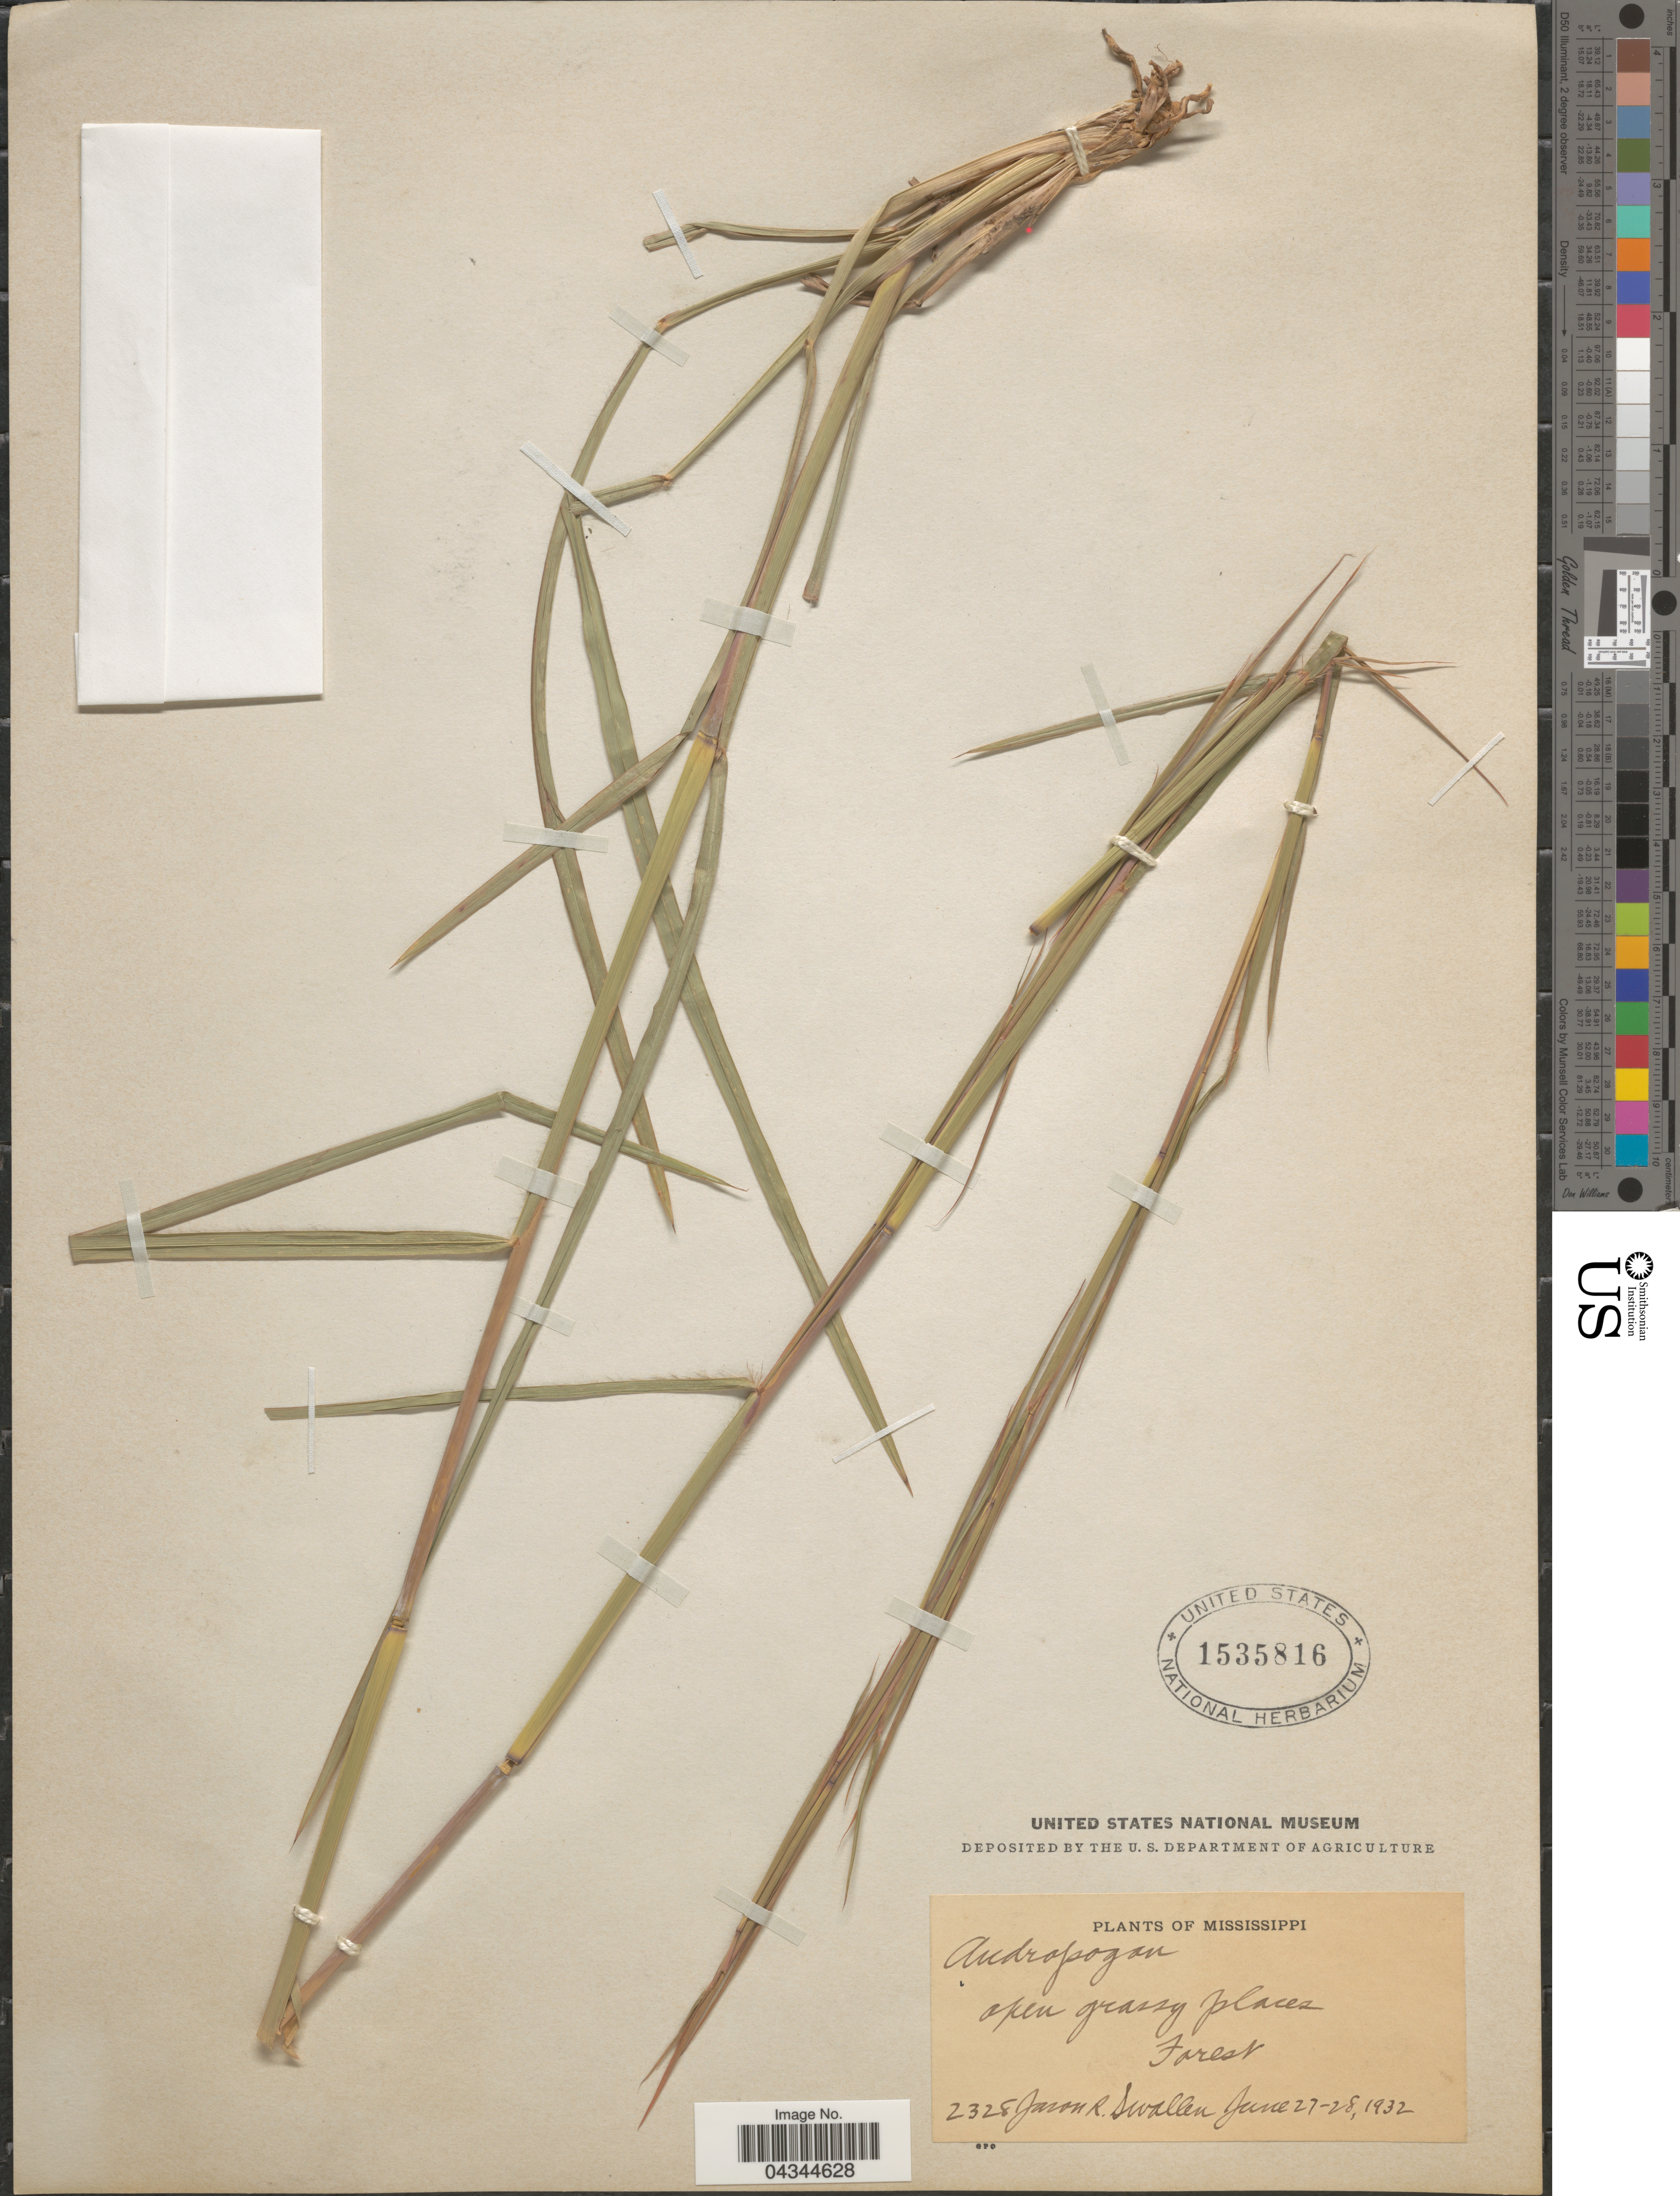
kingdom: Plantae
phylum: Tracheophyta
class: Liliopsida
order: Poales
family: Poaceae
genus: Andropogon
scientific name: Andropogon sp.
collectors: J. R. Swallen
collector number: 2328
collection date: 1932-06-27/1932-06-28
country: United States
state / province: Mississippi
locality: Open grassy places. Forest.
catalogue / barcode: US 1535816